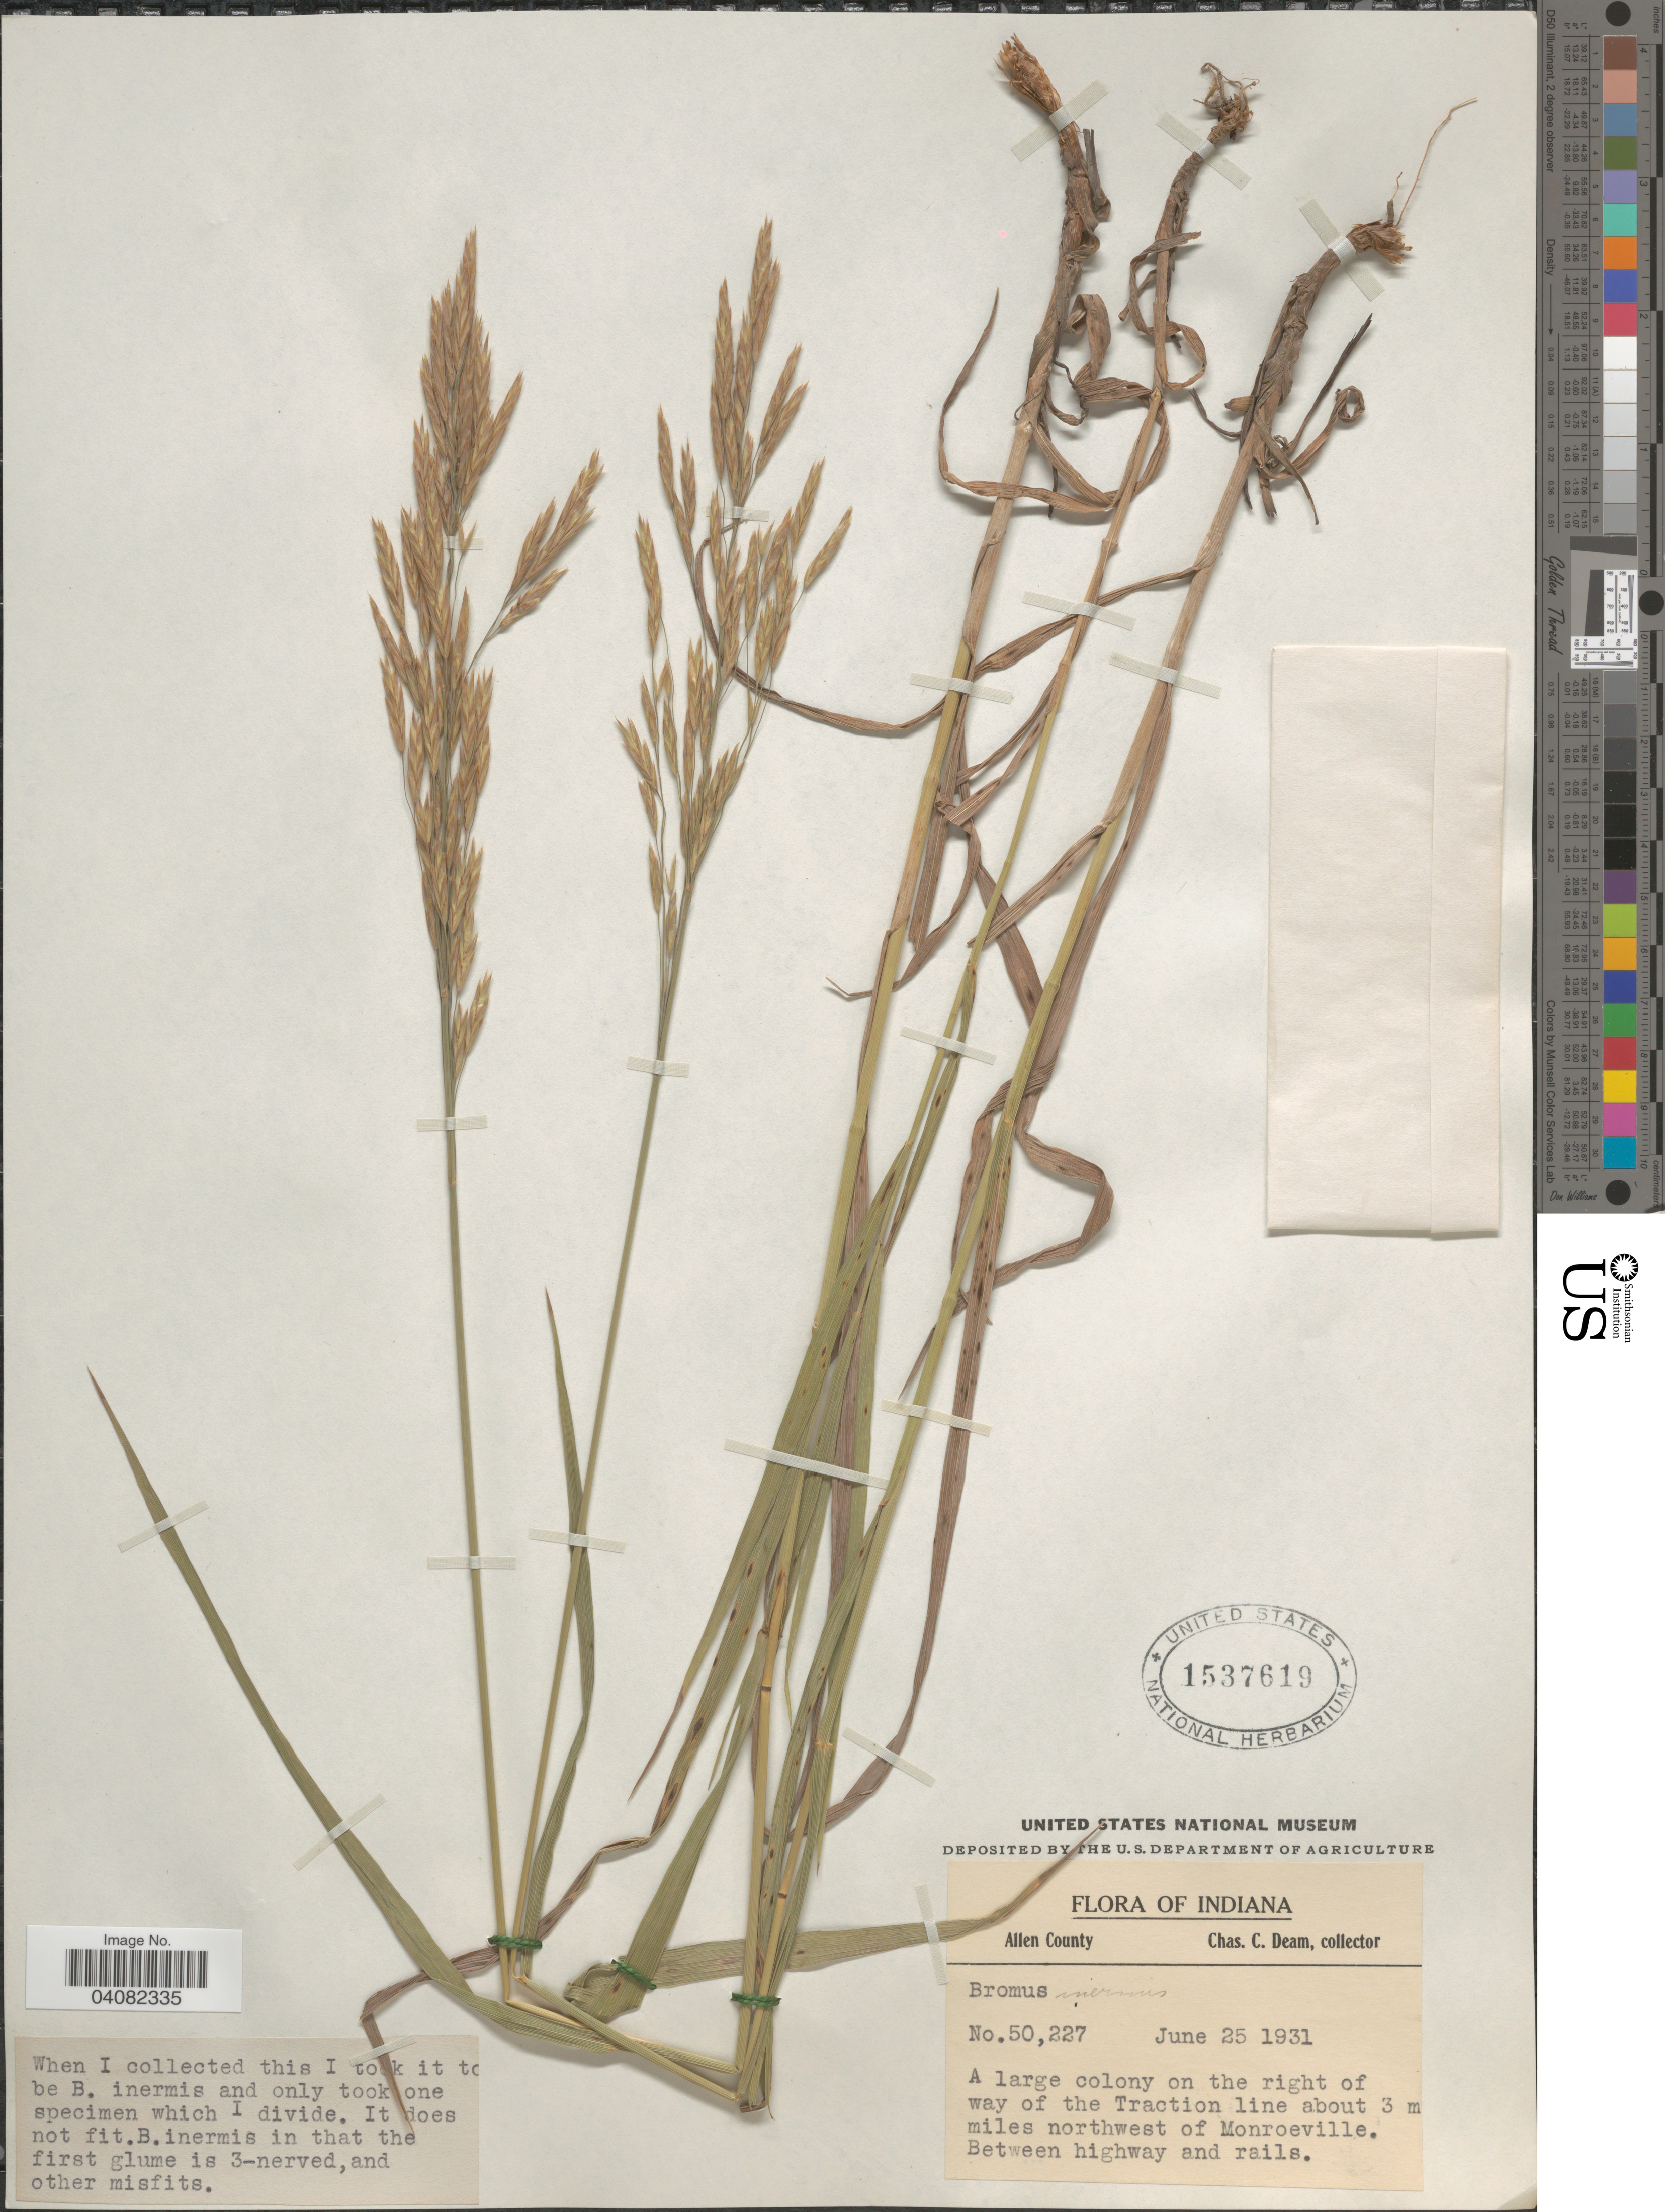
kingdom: Plantae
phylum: Tracheophyta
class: Liliopsida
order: Poales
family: Poaceae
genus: Bromus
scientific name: Bromus inermis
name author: Leyss.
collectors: C. C. Deam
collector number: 50227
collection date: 1931-06-25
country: United States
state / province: Indiana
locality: Allen County. A large colony on the right of way of the Traction line about 3 miles northwest of Monroeville. Between highway and rails.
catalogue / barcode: US 1537619